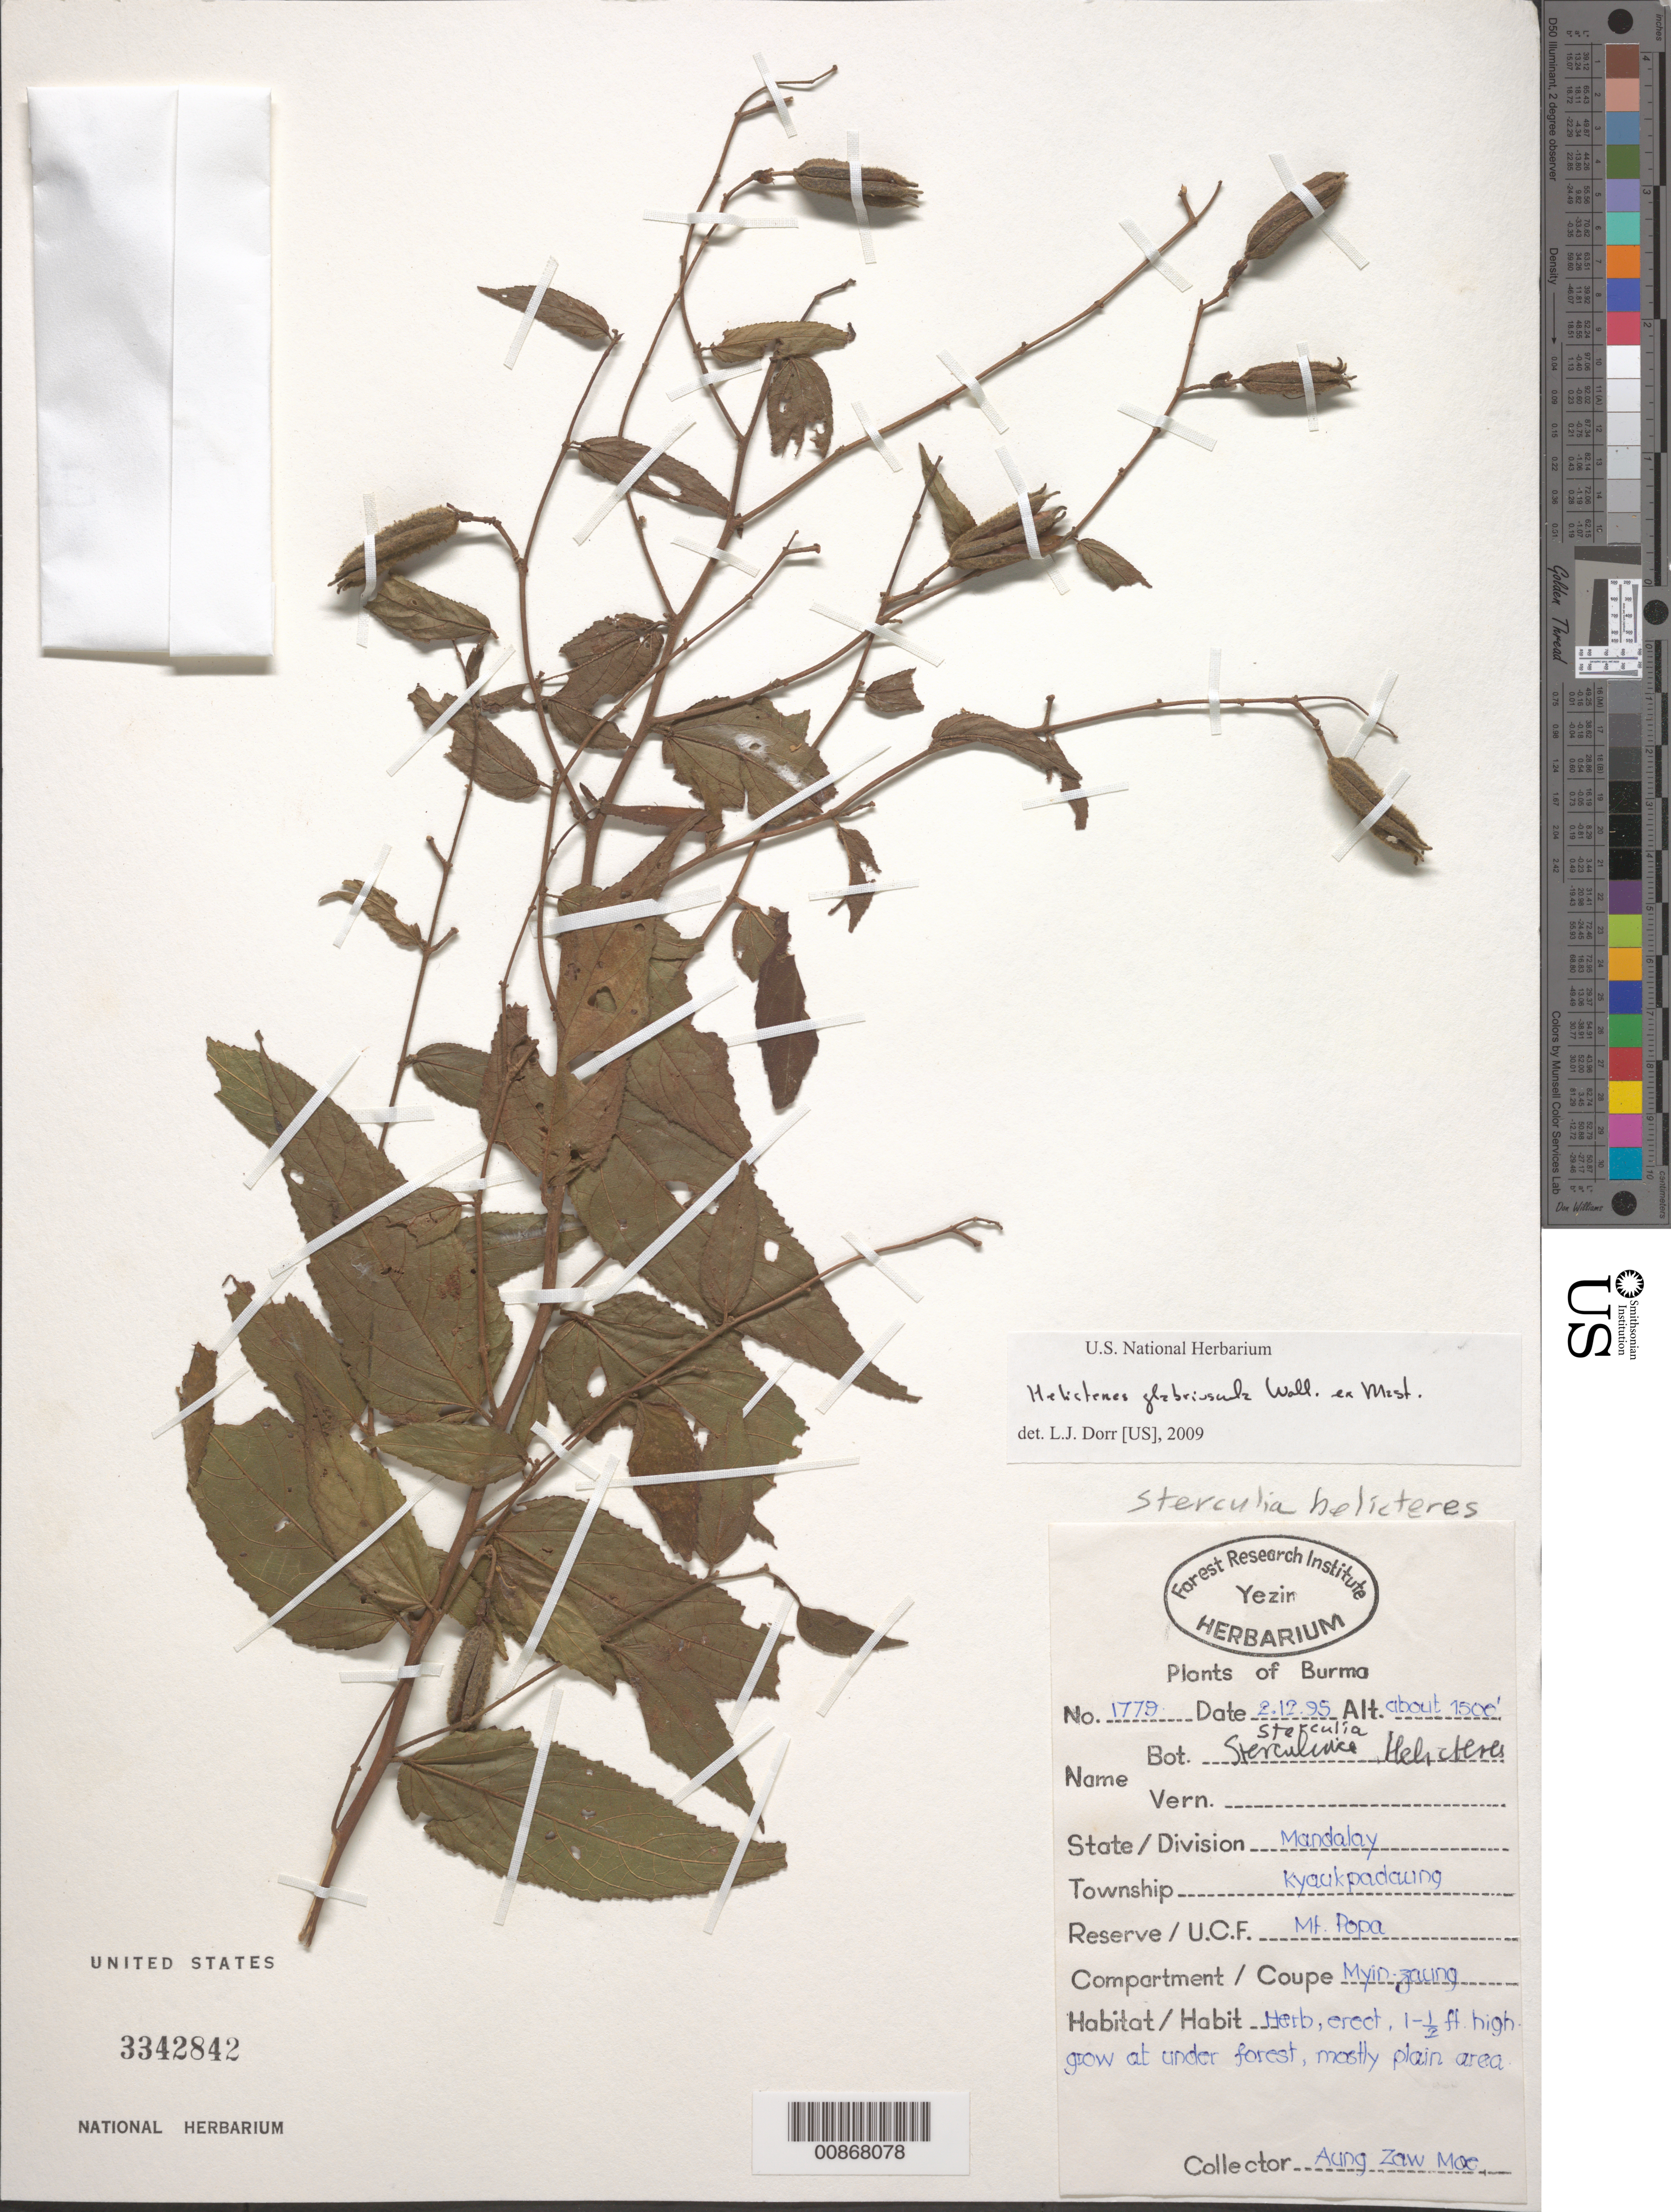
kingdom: Plantae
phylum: Tracheophyta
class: Magnoliopsida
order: Malvales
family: Malvaceae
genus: Helicteres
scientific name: Helicteres glabriuscula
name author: Wall.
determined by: Dorr, L. J., (BOT), Smithsonian Institution - National Museum of Natural History (UNITED STATES)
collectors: Aung Zaw Moe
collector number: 1779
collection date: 1995-12-02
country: Myanmar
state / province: Mandalay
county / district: Kyaukpadaung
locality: Mt. Popa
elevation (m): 457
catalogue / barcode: US 3342842